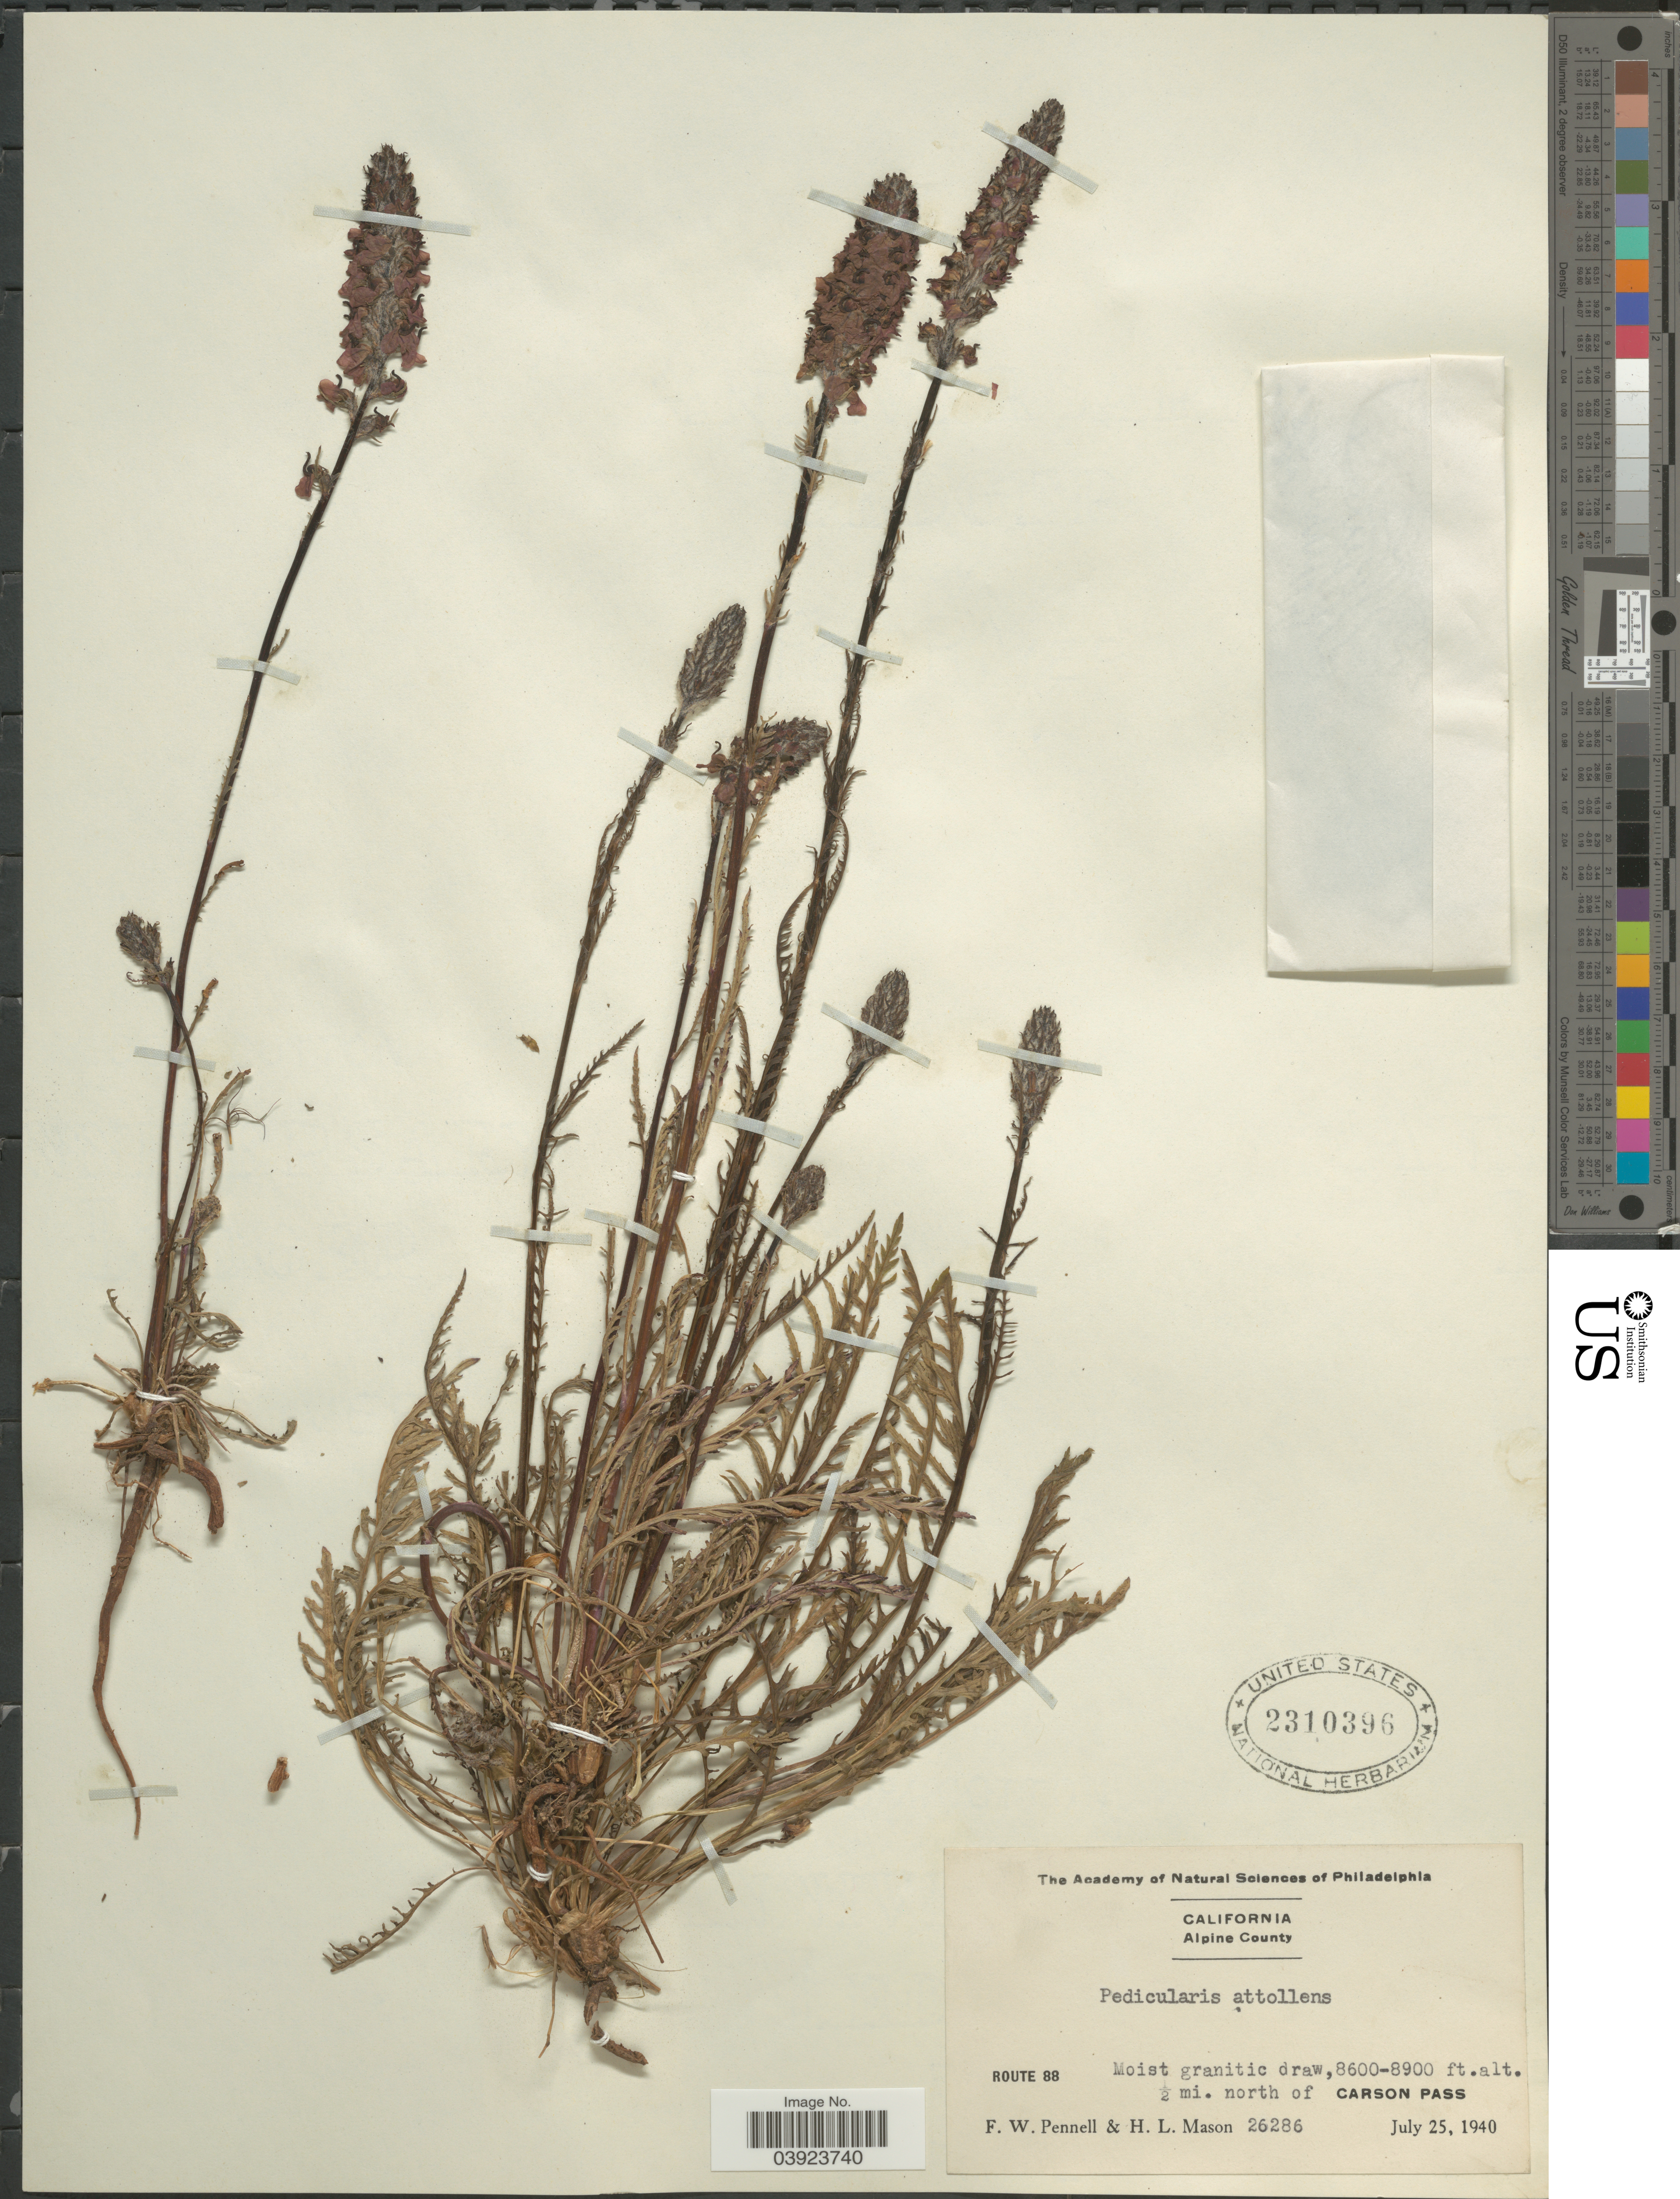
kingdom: Plantae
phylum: Tracheophyta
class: Magnoliopsida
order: Lamiales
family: Orobanchaceae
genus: Pedicularis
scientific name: Pedicularis sp.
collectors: F. W. Pennell & H. L. Mason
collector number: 26286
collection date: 1940-07-25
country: United States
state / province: California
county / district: Alpine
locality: Alpine County. Route 88. ½ mi. north of Carson Pass.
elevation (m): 2621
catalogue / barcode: US 2310396